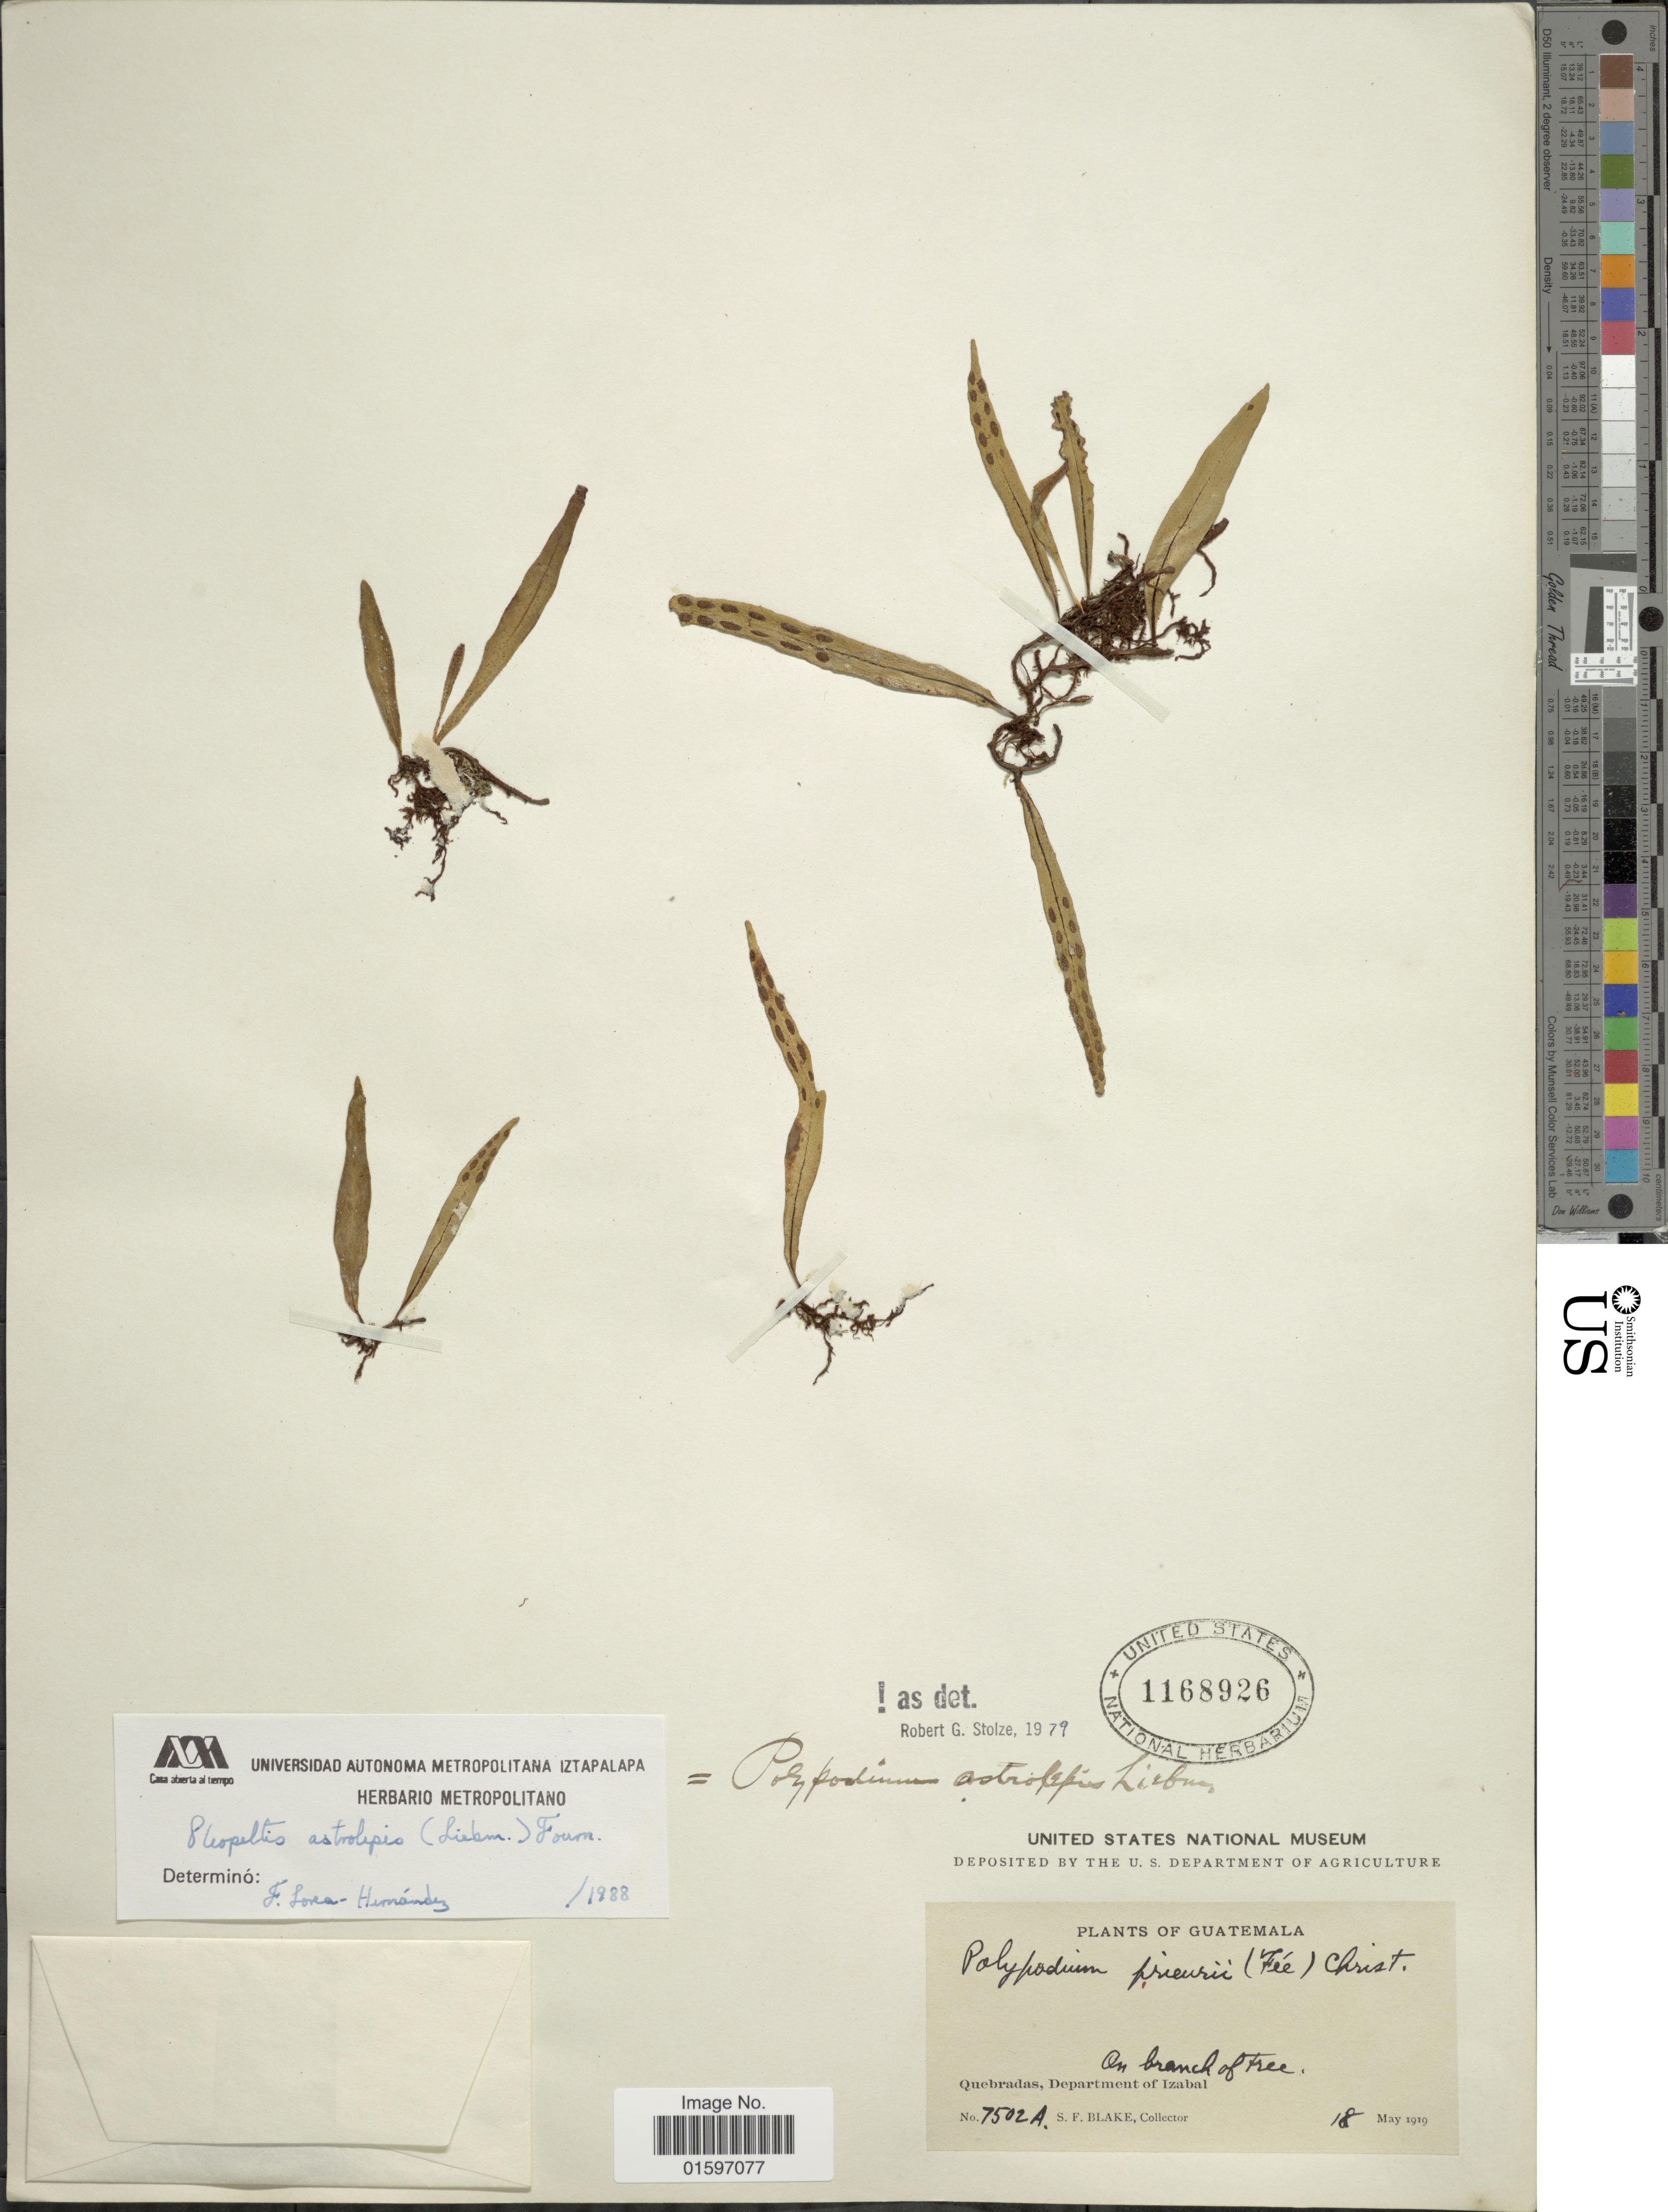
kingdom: Plantae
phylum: Tracheophyta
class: Polypodiopsida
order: Polypodiales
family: Polypodiaceae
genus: Pleopeltis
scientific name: Pleopeltis astrolepis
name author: (Liebm.) E. Fourn.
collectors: S. Blake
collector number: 7502A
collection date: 1919-05-18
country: Guatemala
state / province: Izabal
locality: Guatemala, on branch of tree, Quebradas, Department of Izabal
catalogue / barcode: US 1168926